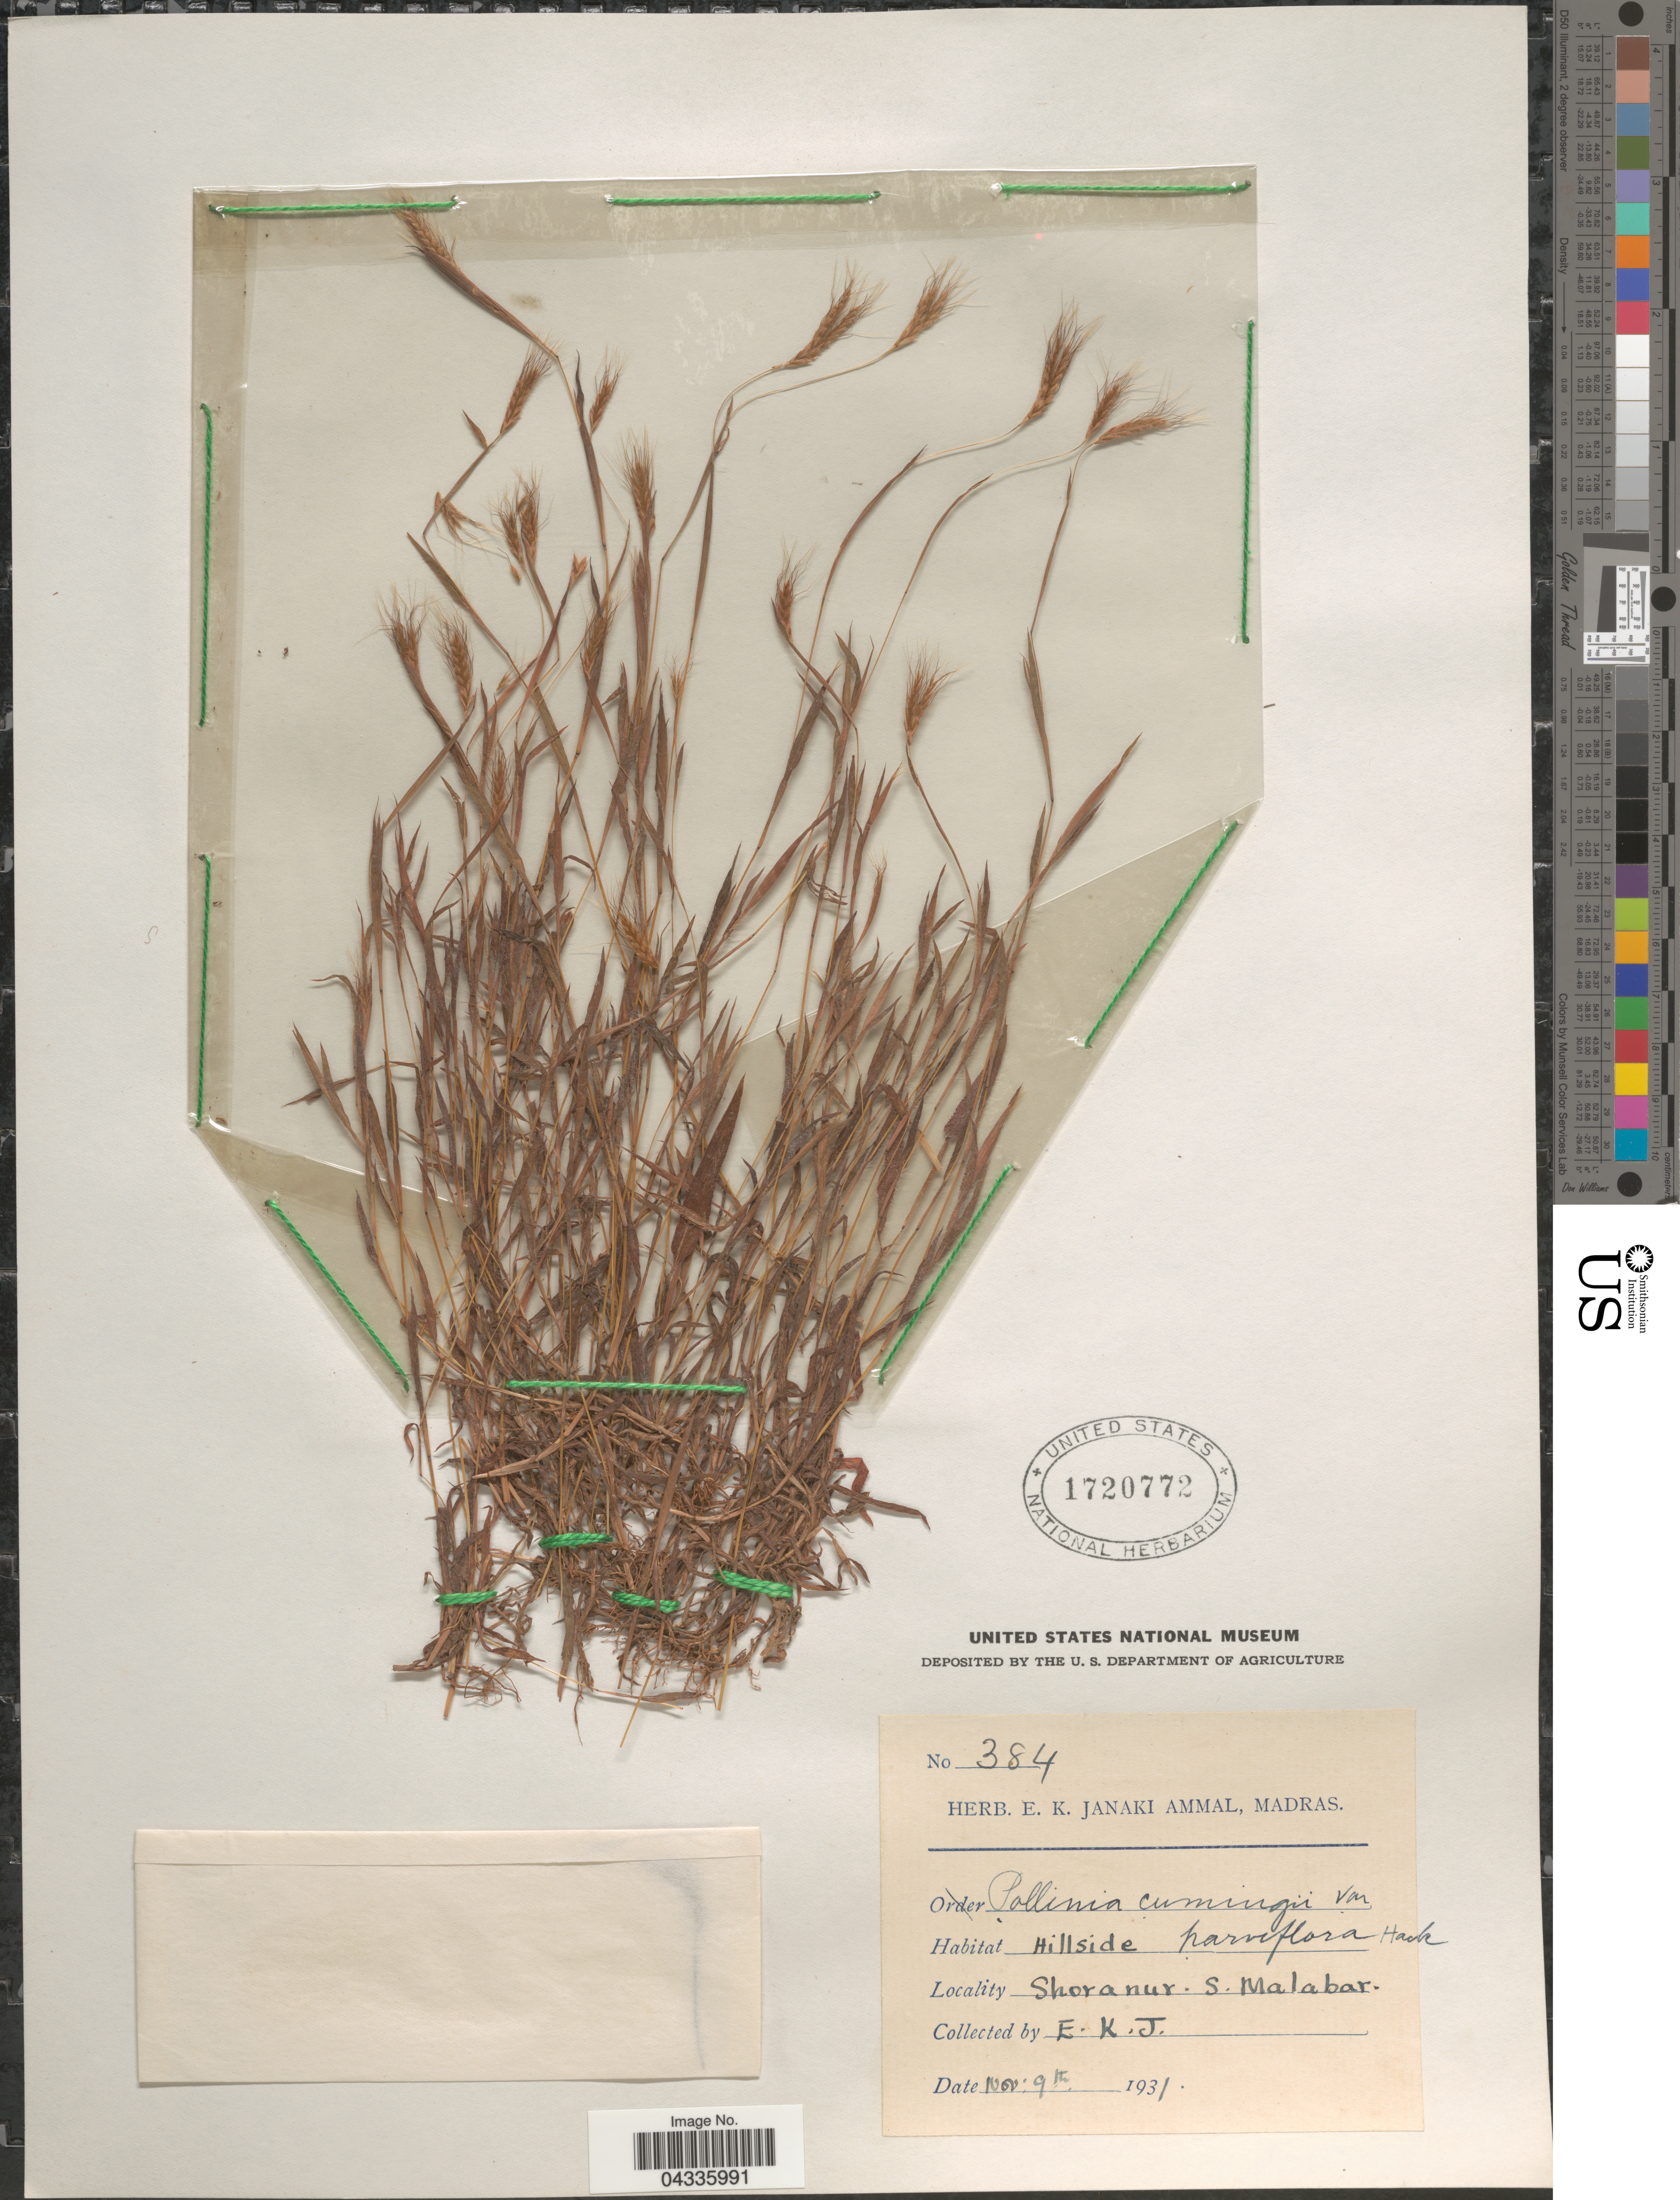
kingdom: Plantae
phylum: Tracheophyta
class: Liliopsida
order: Poales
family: Poaceae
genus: Eulalia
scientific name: Eulalia leschenaultiana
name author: (Decne.) Ohwi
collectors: E. Janaki Ammal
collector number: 384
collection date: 1931-11-09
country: India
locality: Shoranur. S. Malabar.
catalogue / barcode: US 1720772